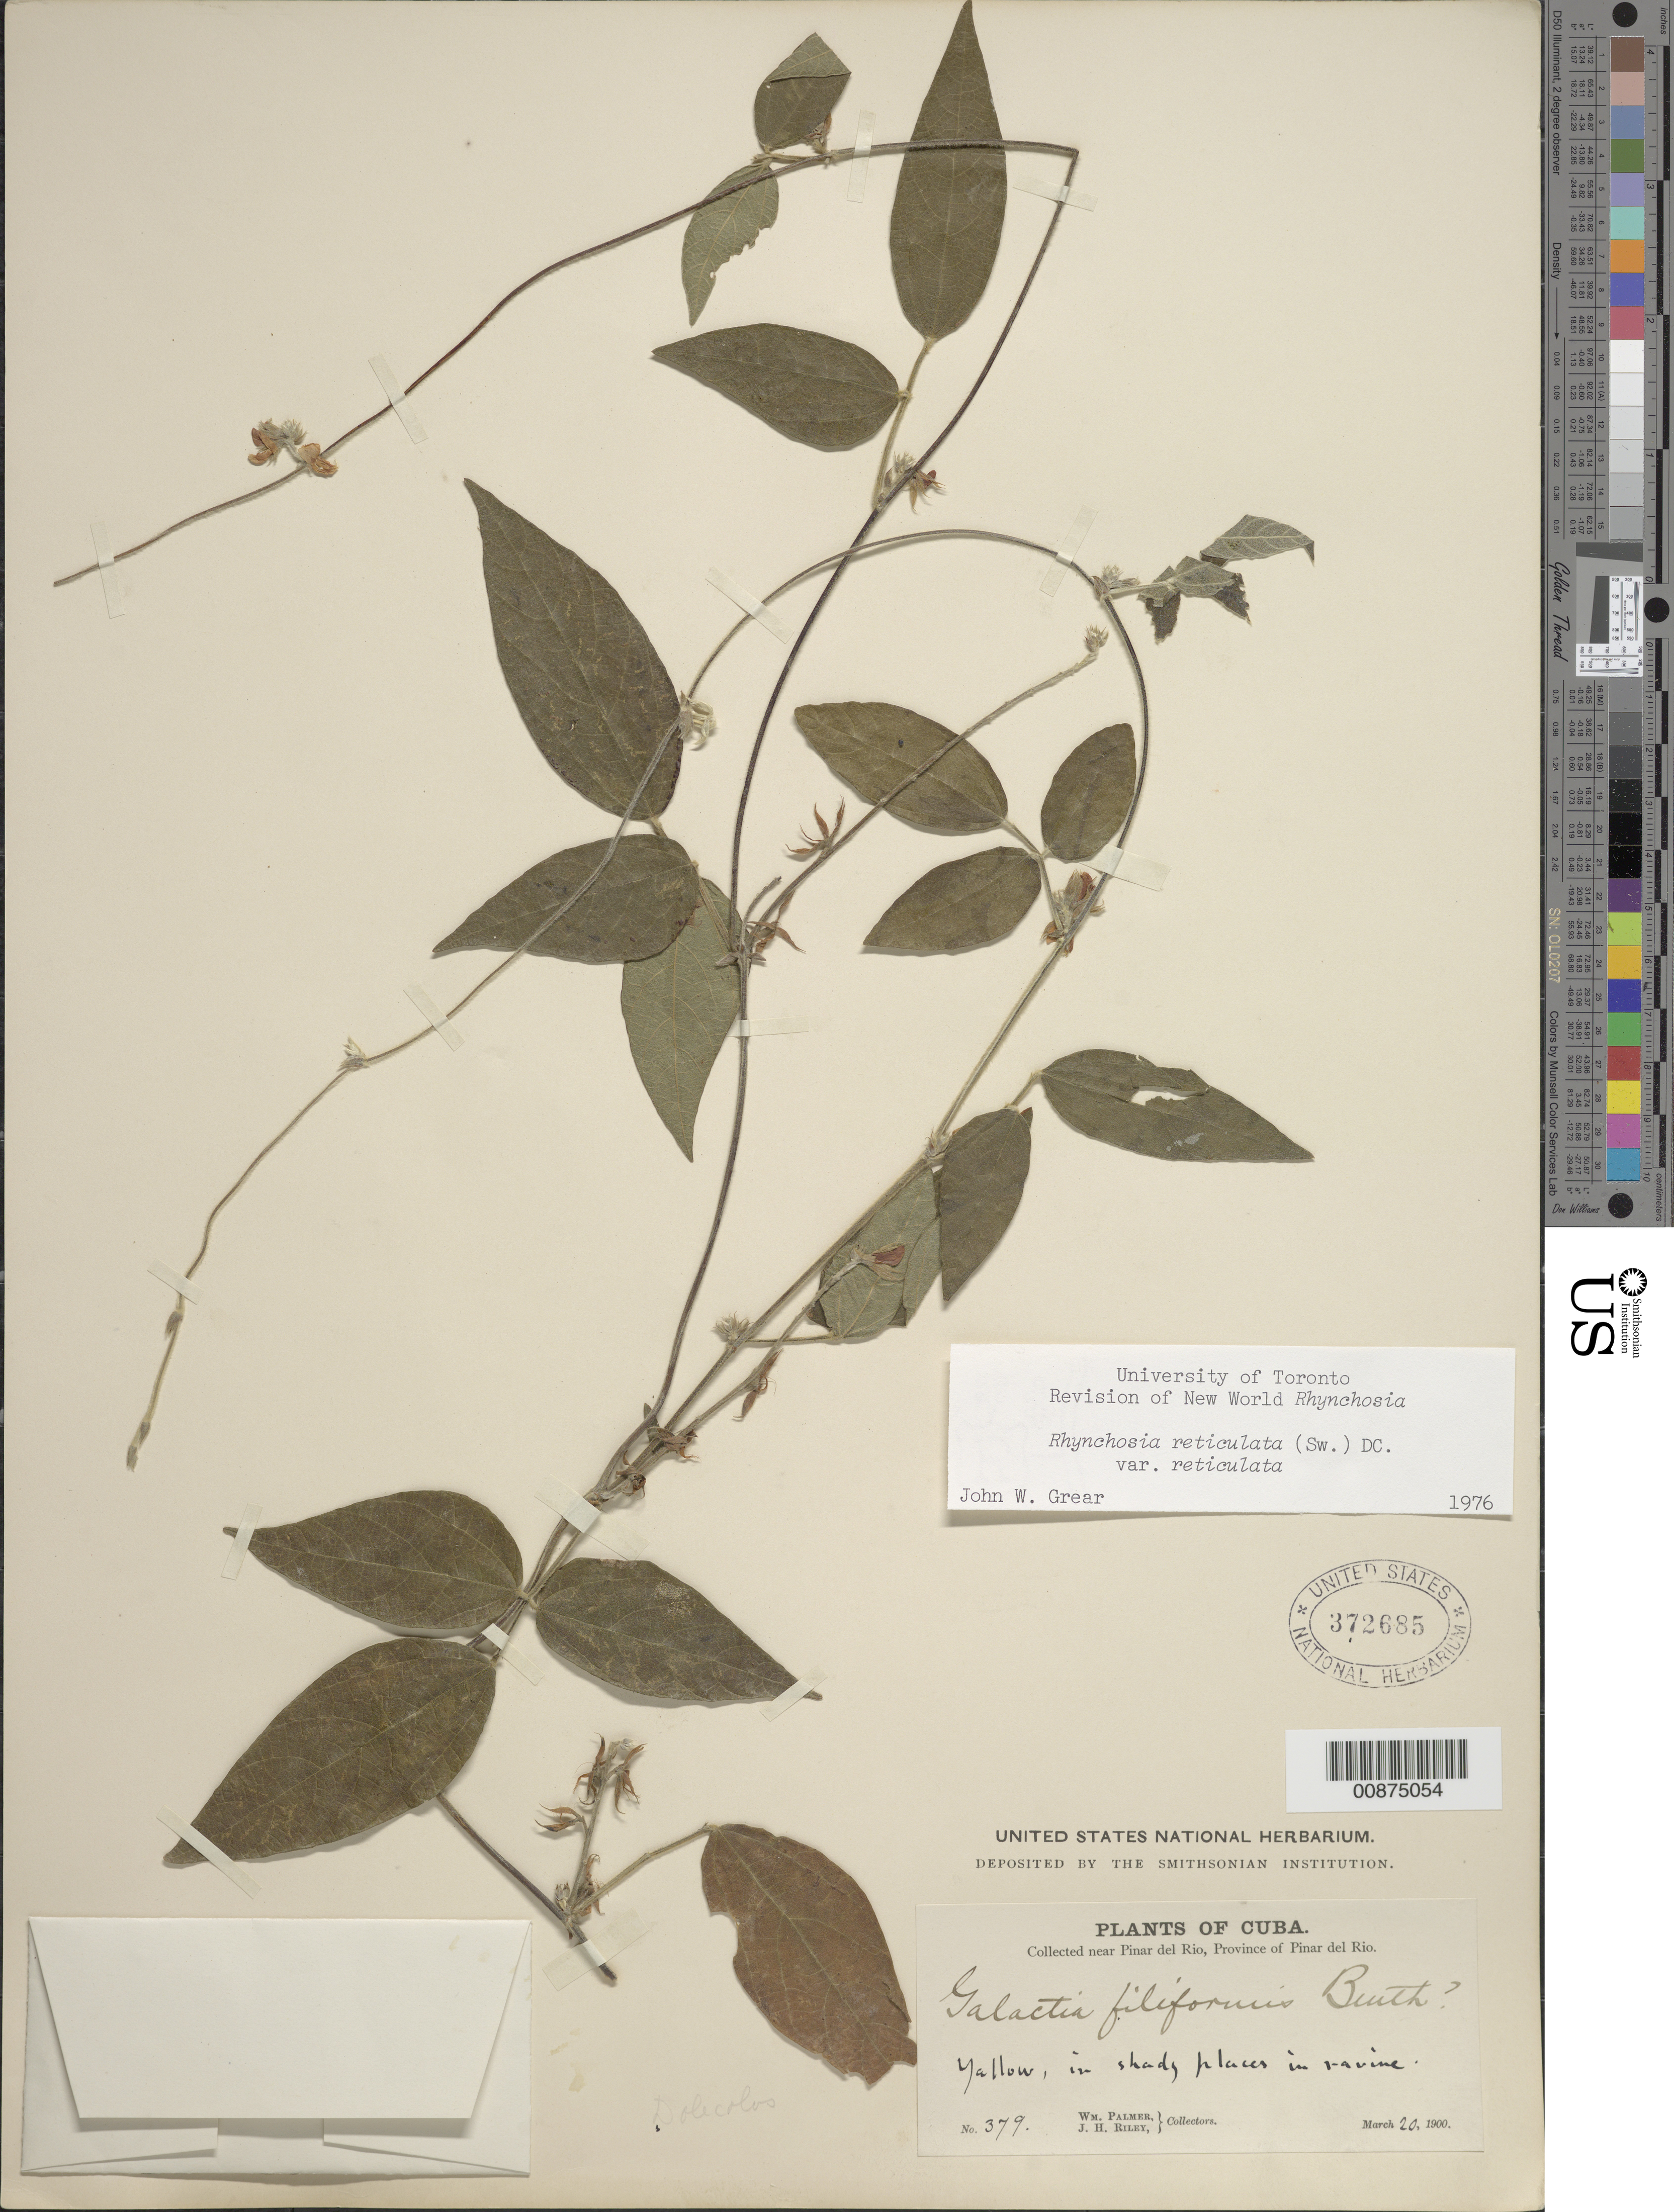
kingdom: Plantae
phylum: Tracheophyta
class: Magnoliopsida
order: Fabales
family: Fabaceae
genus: Rhynchosia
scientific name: Rhynchosia reticulata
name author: (Sw.) DC.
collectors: W. Palmer & J. H. Riley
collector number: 379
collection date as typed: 20 Mar 1900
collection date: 1900-03-20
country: Cuba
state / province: Pinar del Rio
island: Cuba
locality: Near Pinar del Río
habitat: In shady places in ravine.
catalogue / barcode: US 372685